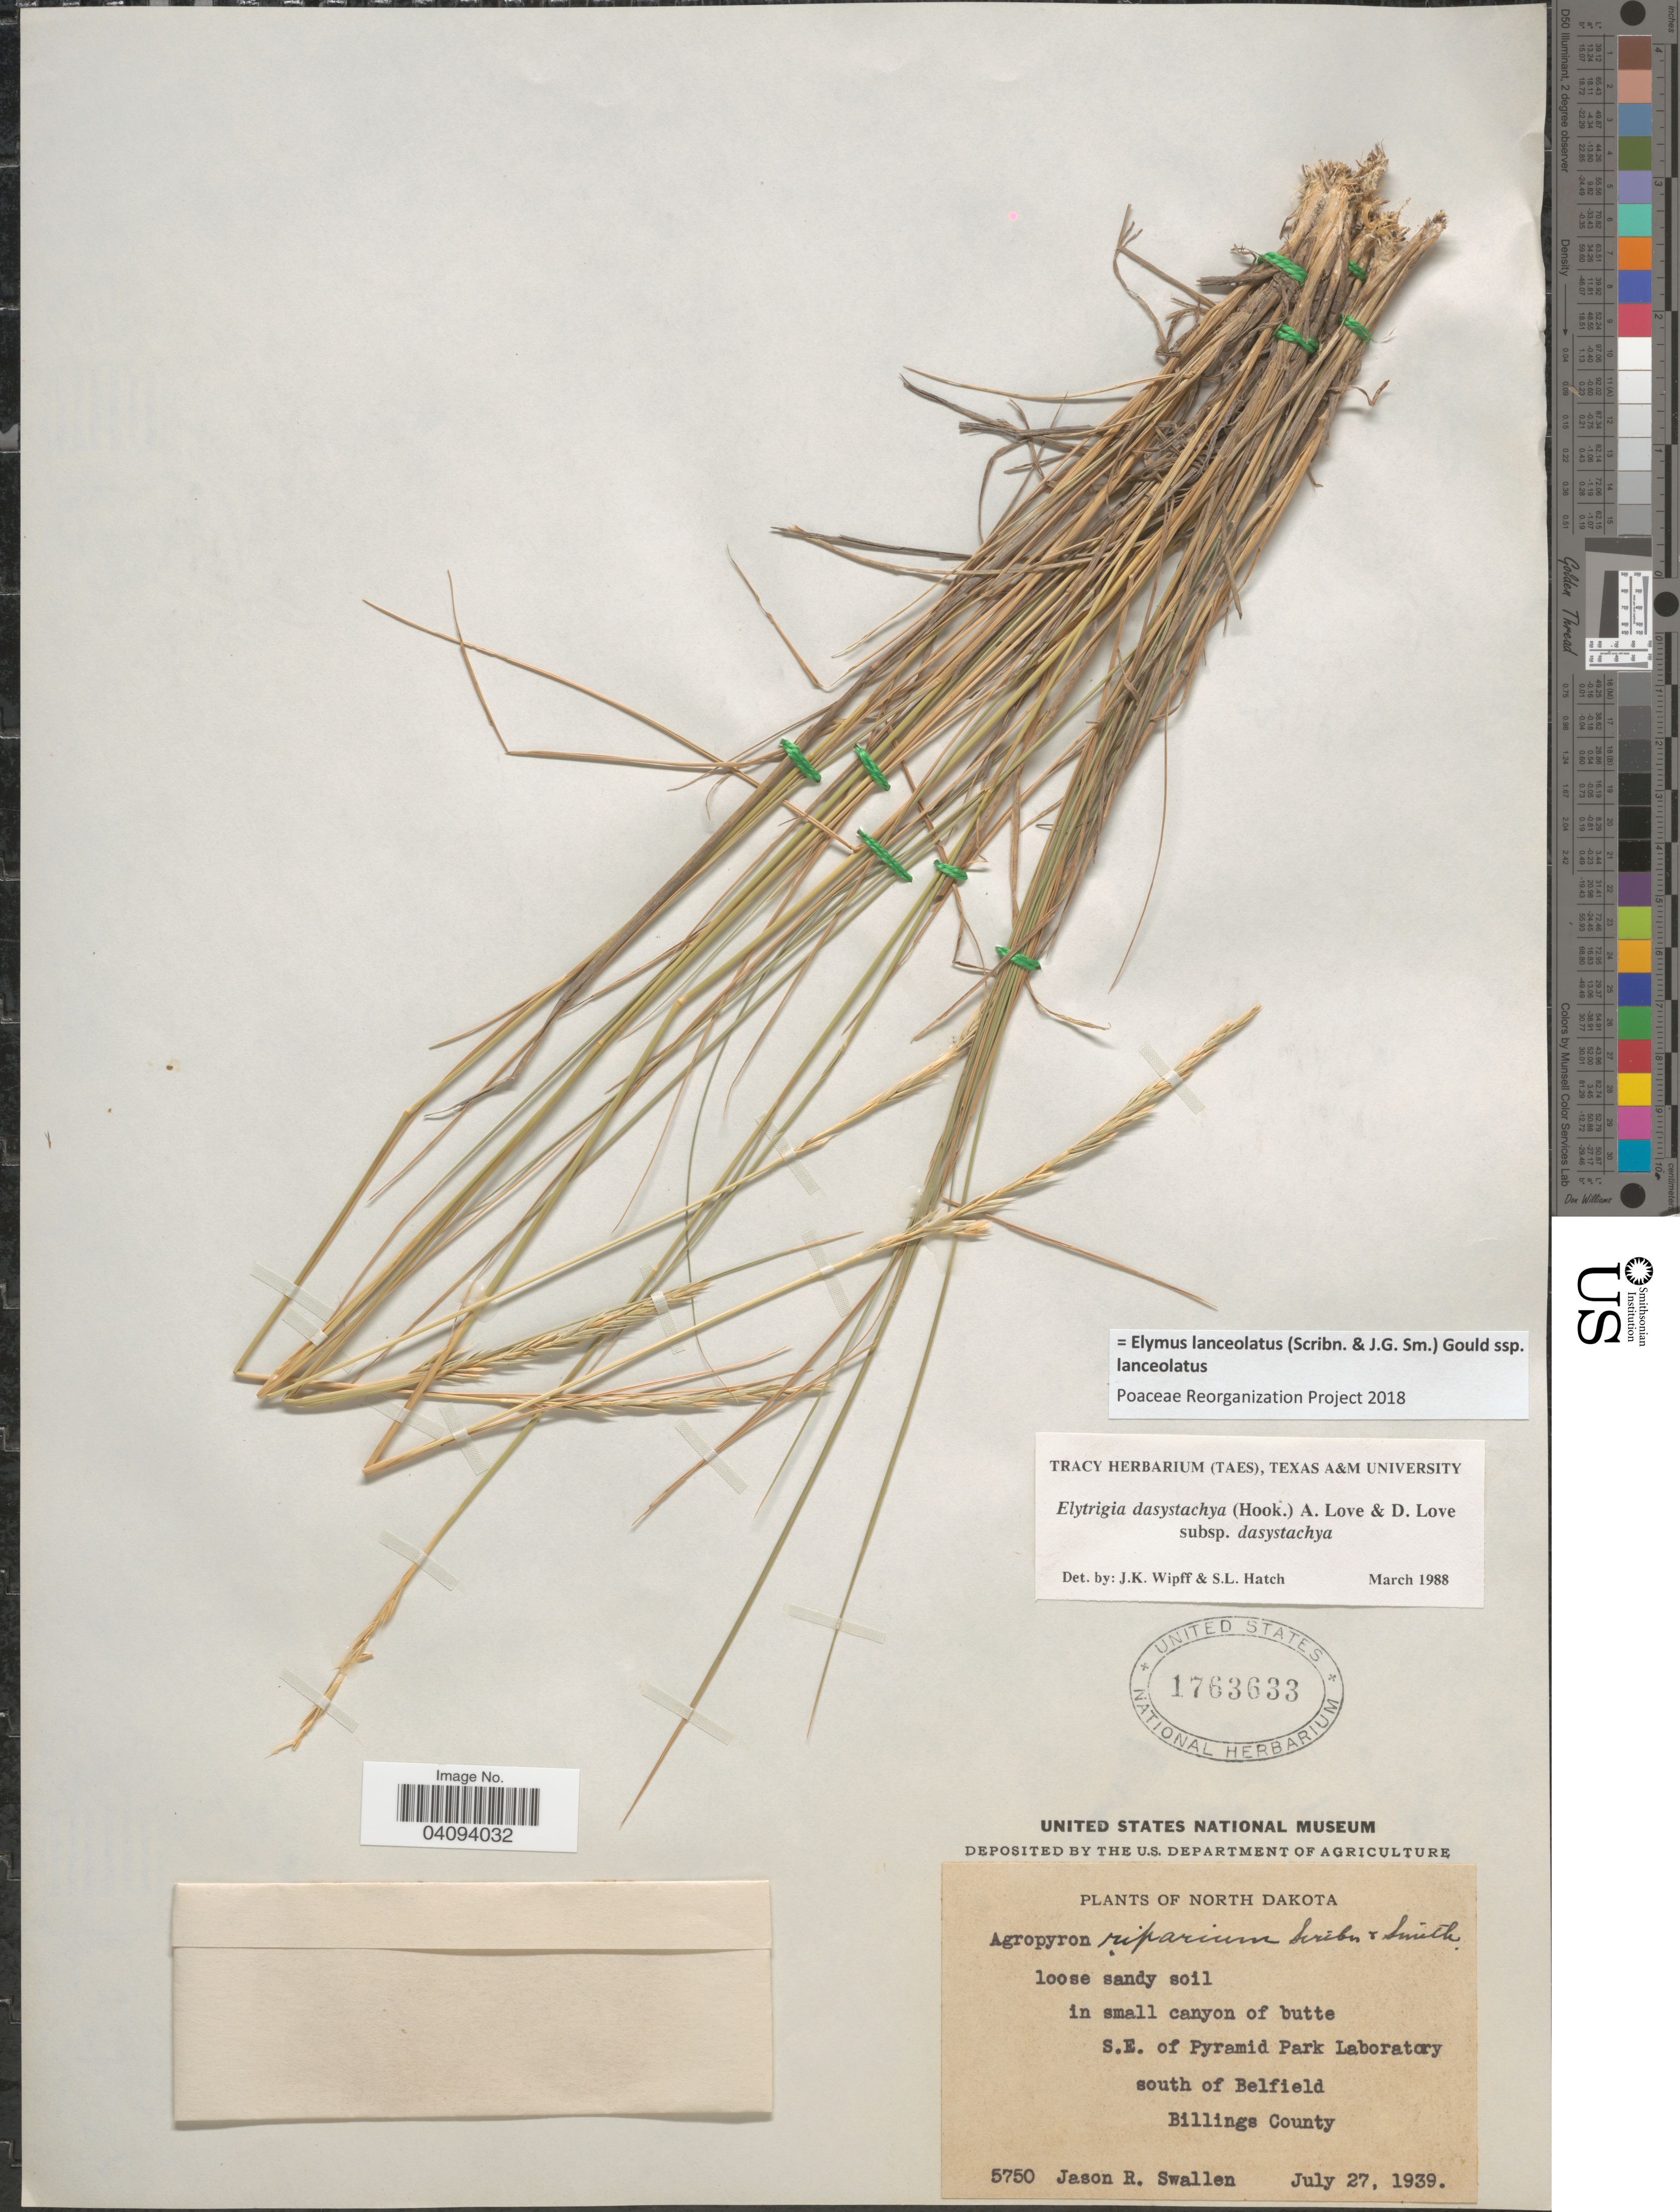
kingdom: Plantae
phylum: Tracheophyta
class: Liliopsida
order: Poales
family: Poaceae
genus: Elymus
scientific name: Elymus lanceolatus subsp. lanceolatus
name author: (Scribn. & J.G. Sm.) Gould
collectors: J. R. Swallen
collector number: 5750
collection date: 1939-07-27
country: United States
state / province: North Dakota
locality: S.E. of Pyramid Park Laboratory south of Belfield. Billings County.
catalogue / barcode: US 1763633